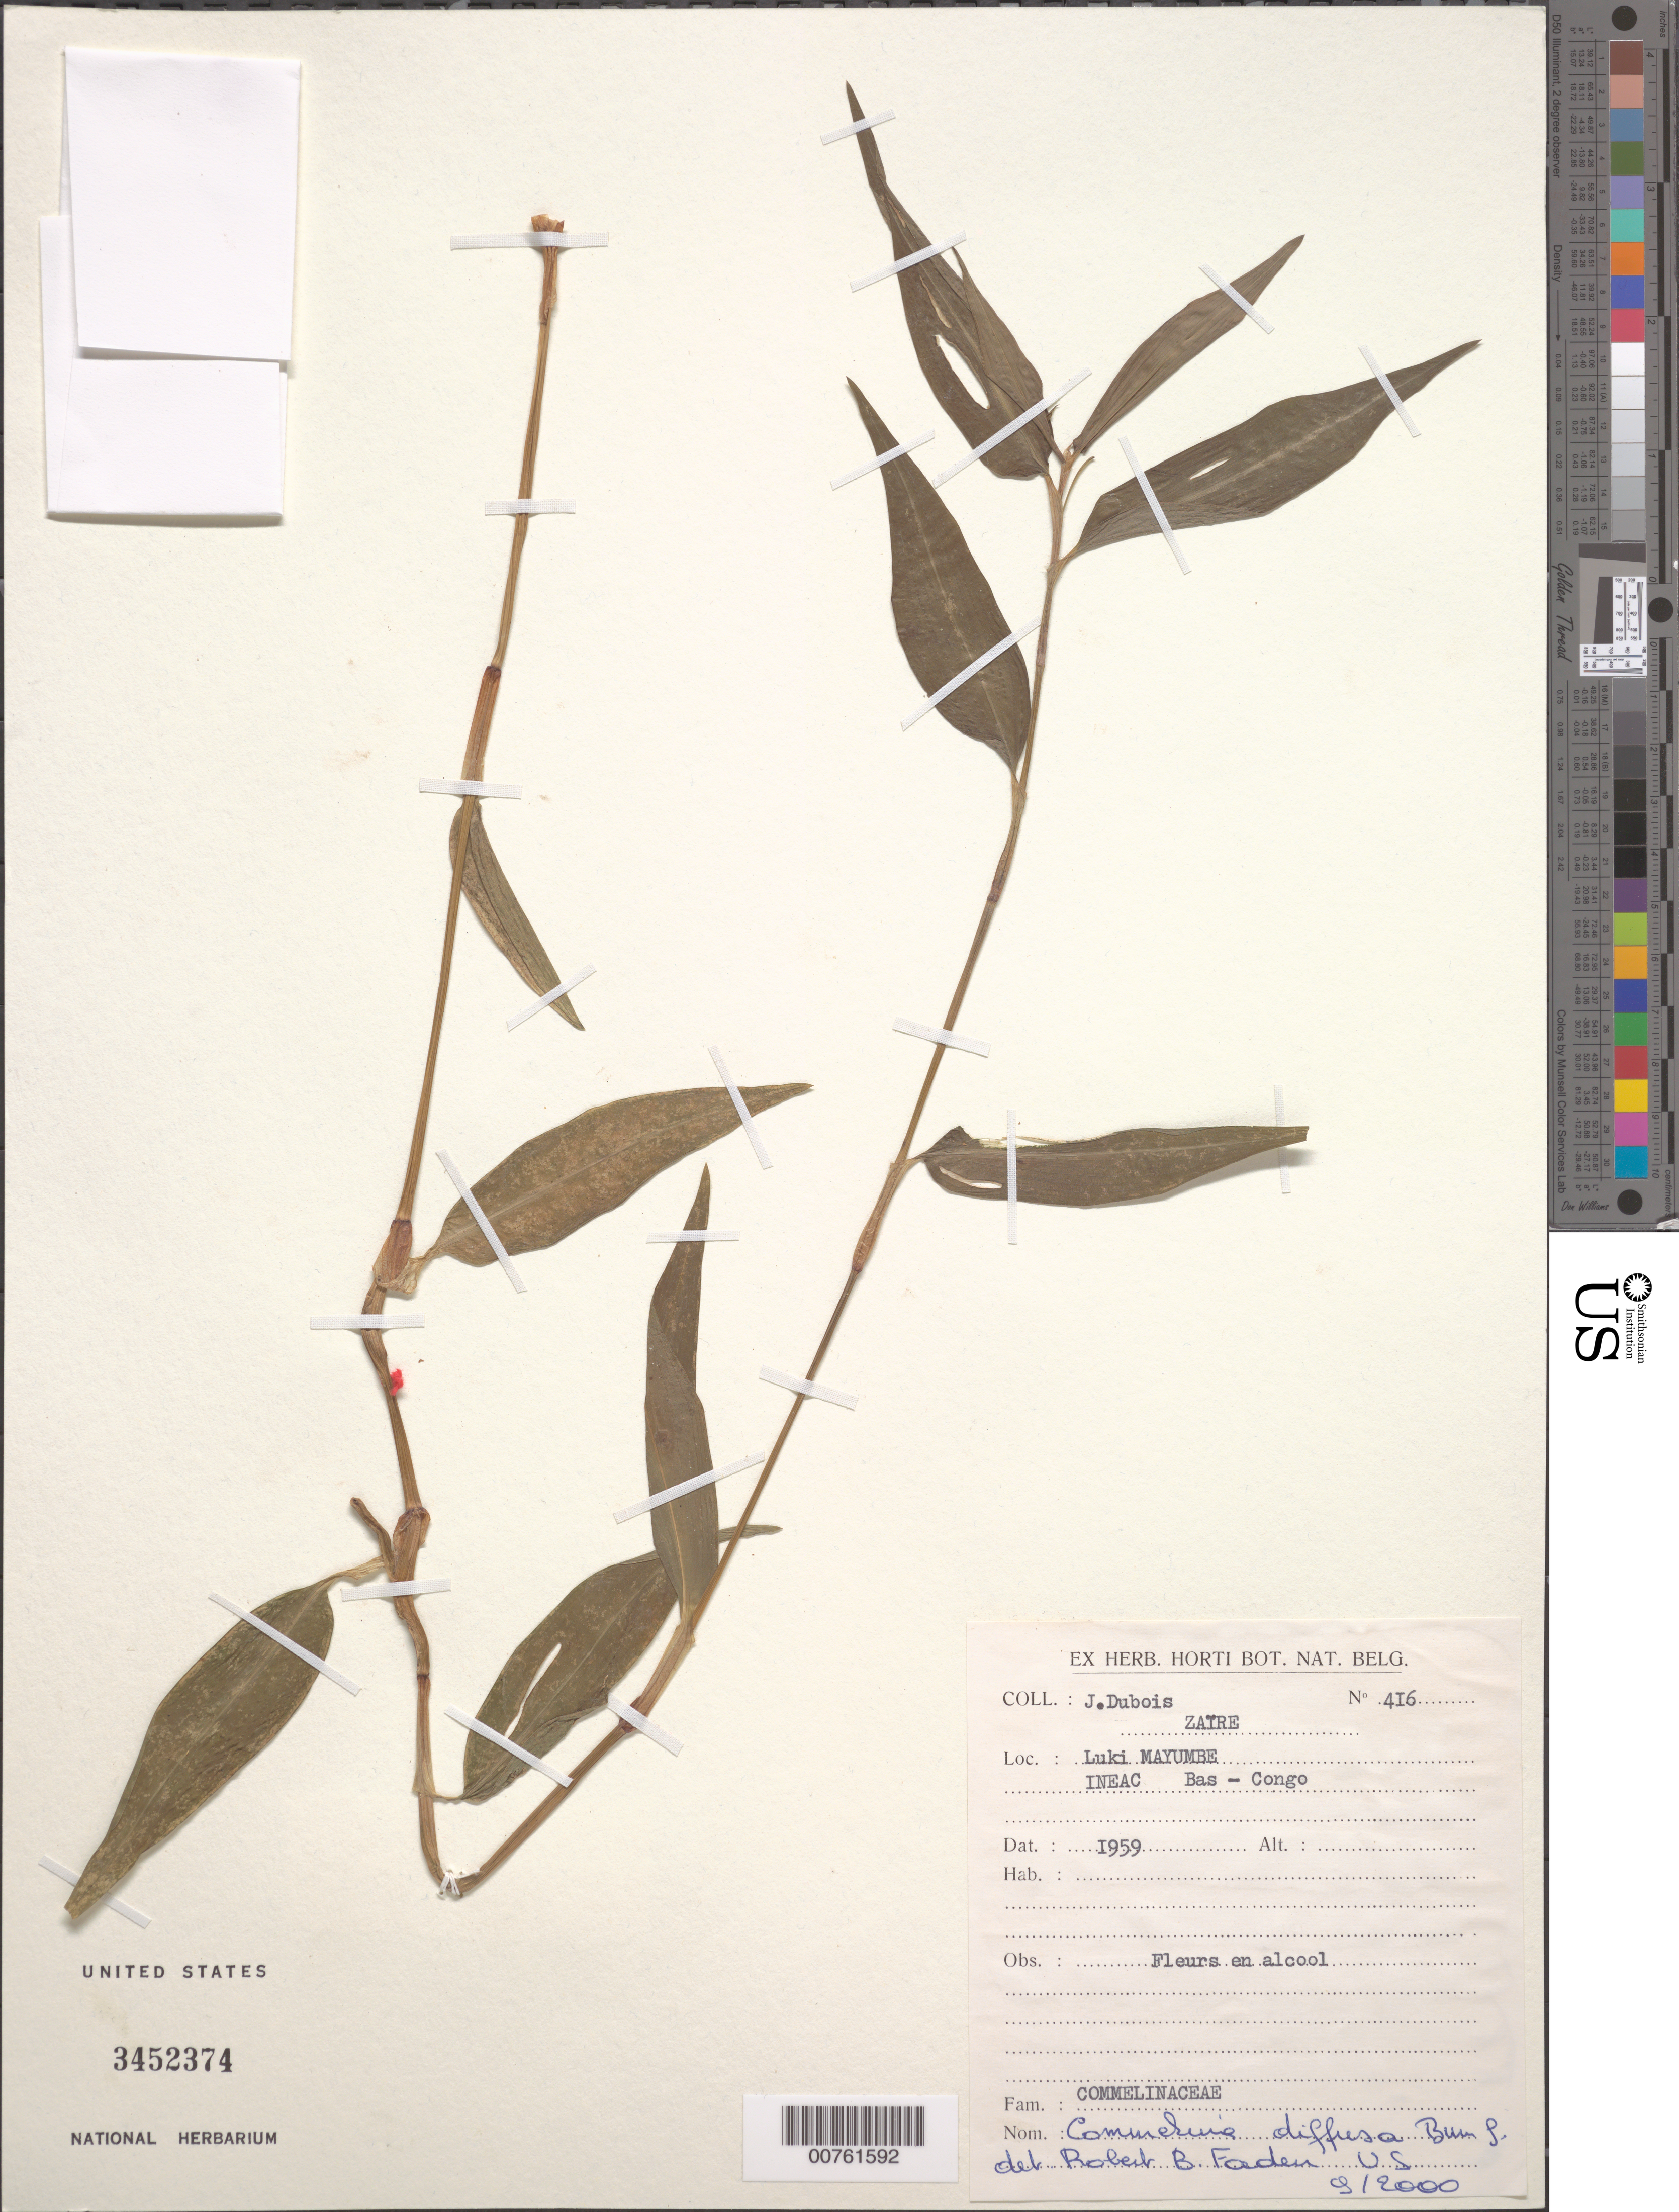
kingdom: Plantae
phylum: Tracheophyta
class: Liliopsida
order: Commelinales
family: Commelinaceae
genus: Commelina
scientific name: Commelina diffusa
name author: Burm. f.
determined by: Faden, Robert B., (US), Smithsonian Institution - National Museum of Natural History (UNITED STATES)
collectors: J. Dubois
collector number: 416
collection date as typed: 1959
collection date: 1959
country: Congo, Democratic Republic of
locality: Luki Mayumbe Ineac Bas-Congo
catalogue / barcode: US 3452374